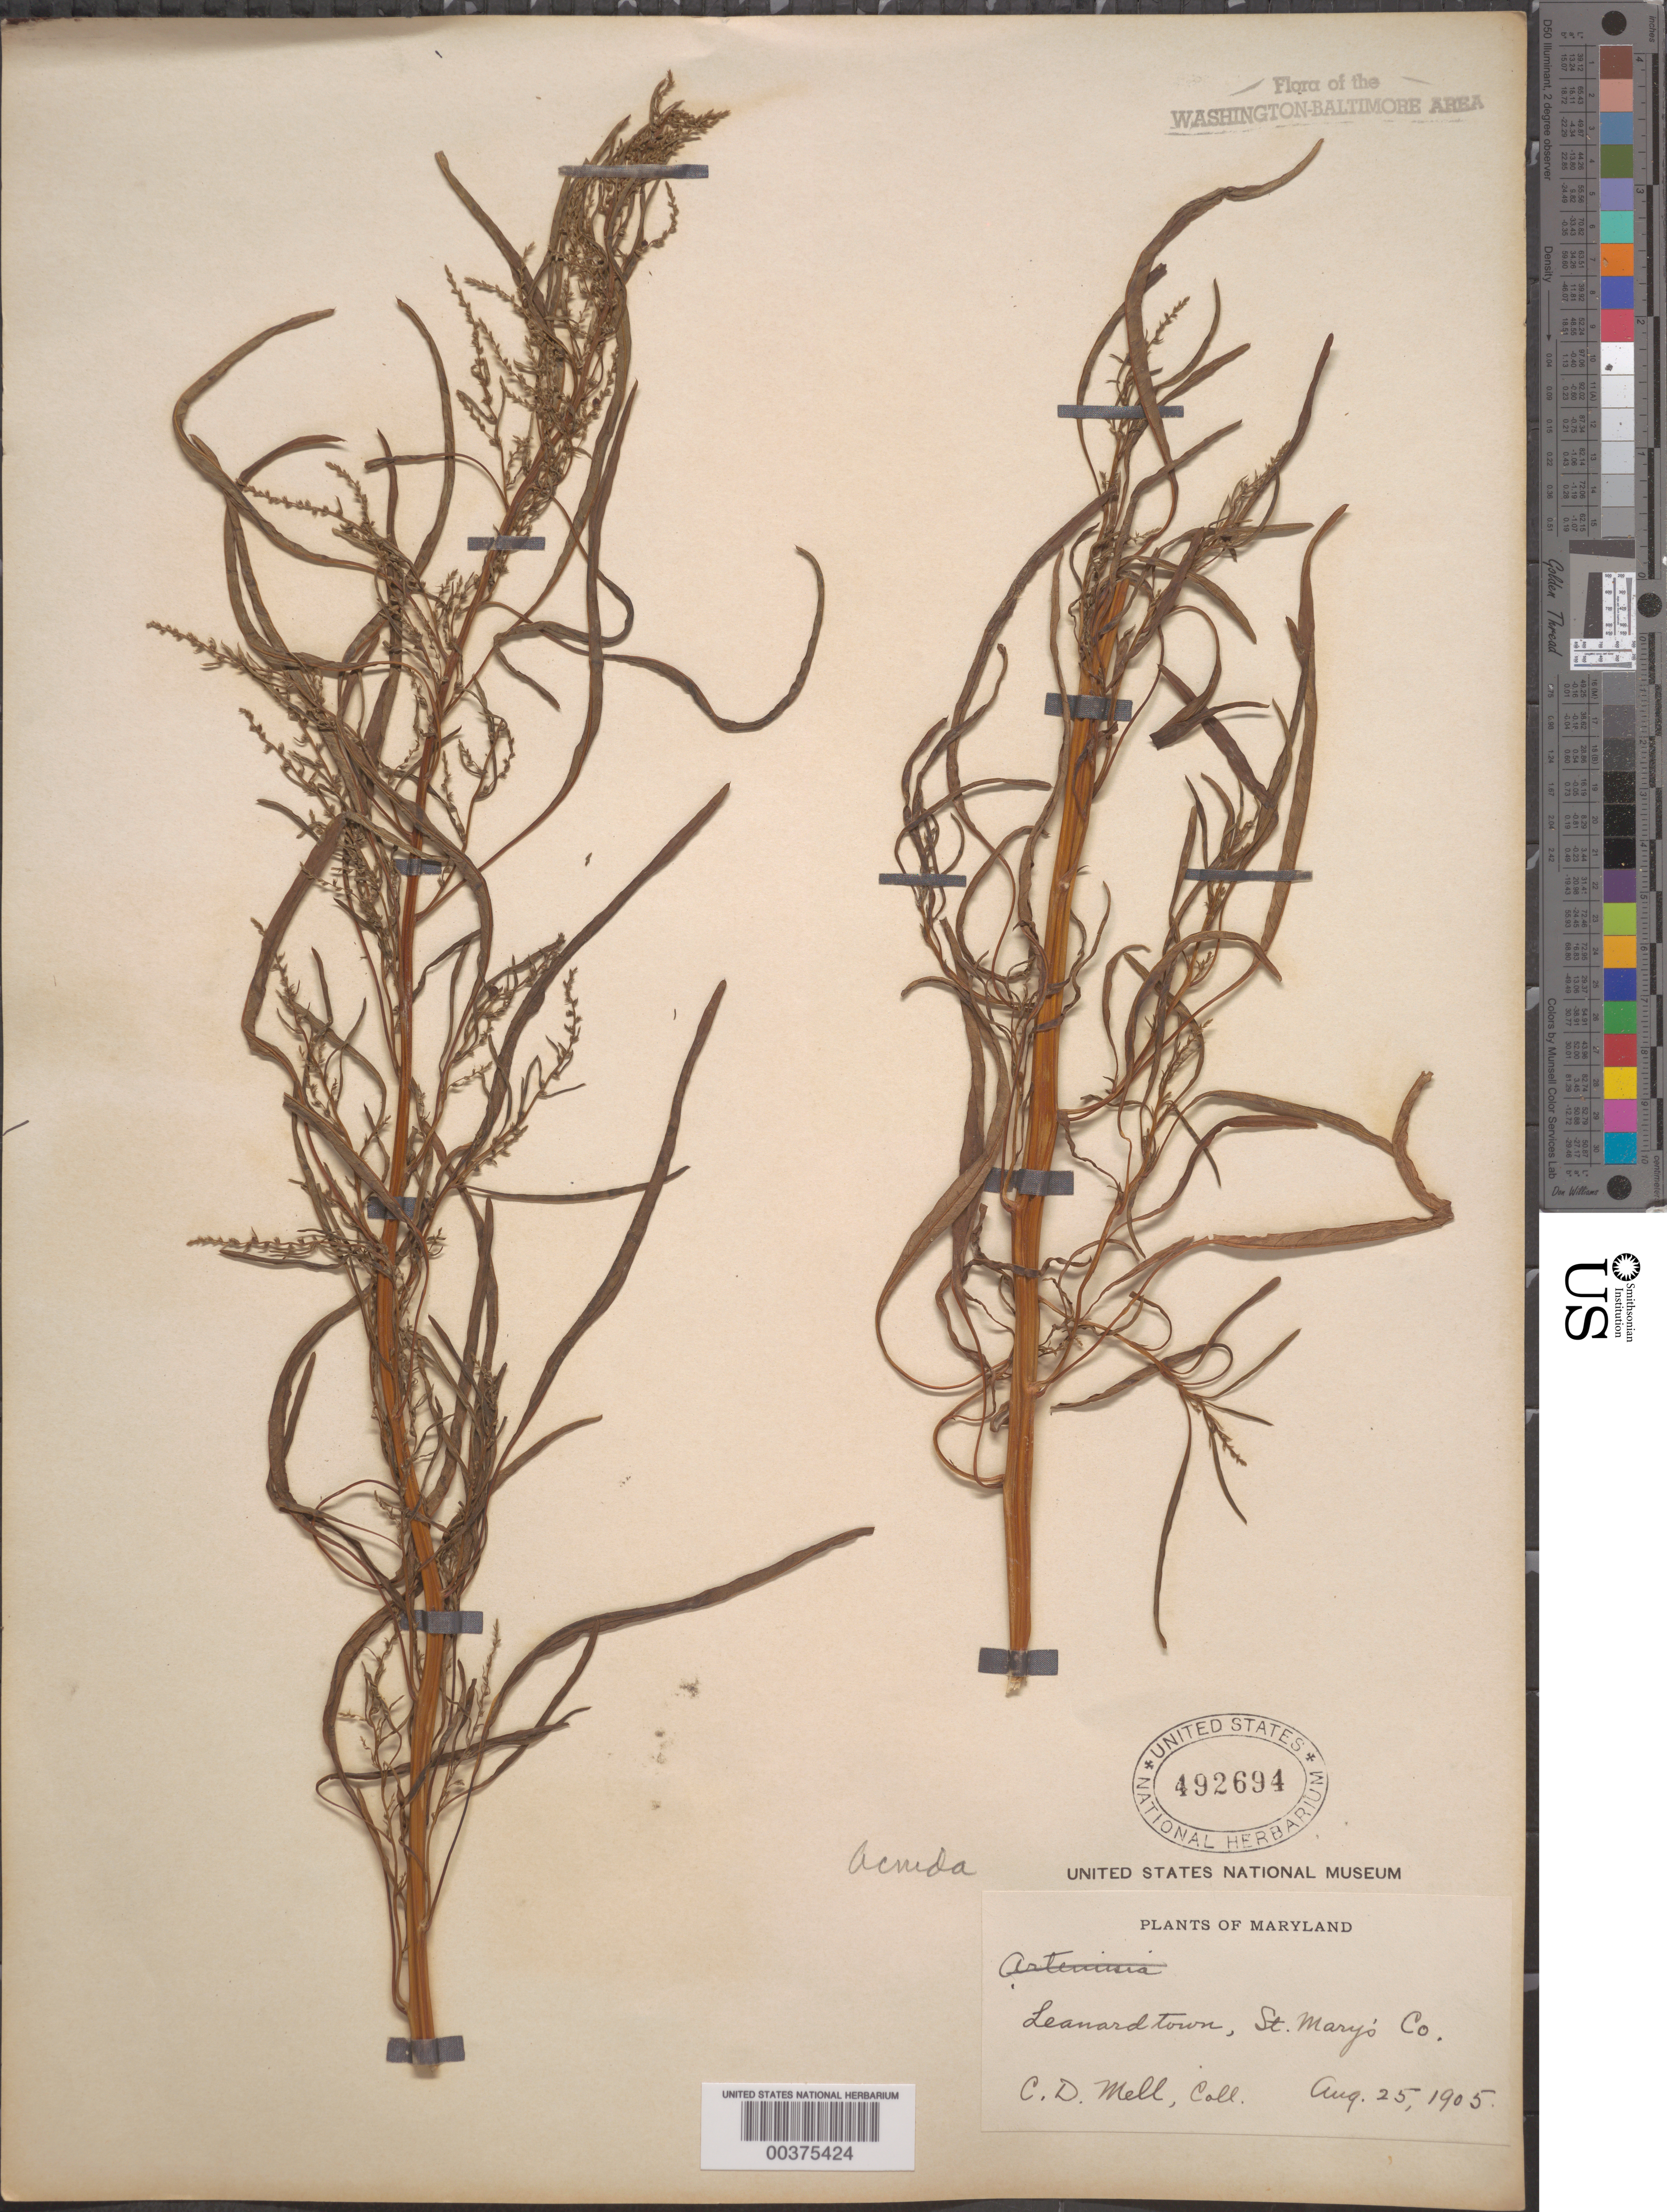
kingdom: Plantae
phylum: Tracheophyta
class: Magnoliopsida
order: Caryophyllales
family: Amaranthaceae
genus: Amaranthus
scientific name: Amaranthus cannabinus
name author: (L.) E.G. F. Sauer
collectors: C. D. Mell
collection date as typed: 25 Aug 1905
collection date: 1905-08-25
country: United States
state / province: Maryland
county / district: St. Mary's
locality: Leonardstown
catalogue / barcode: US 492694